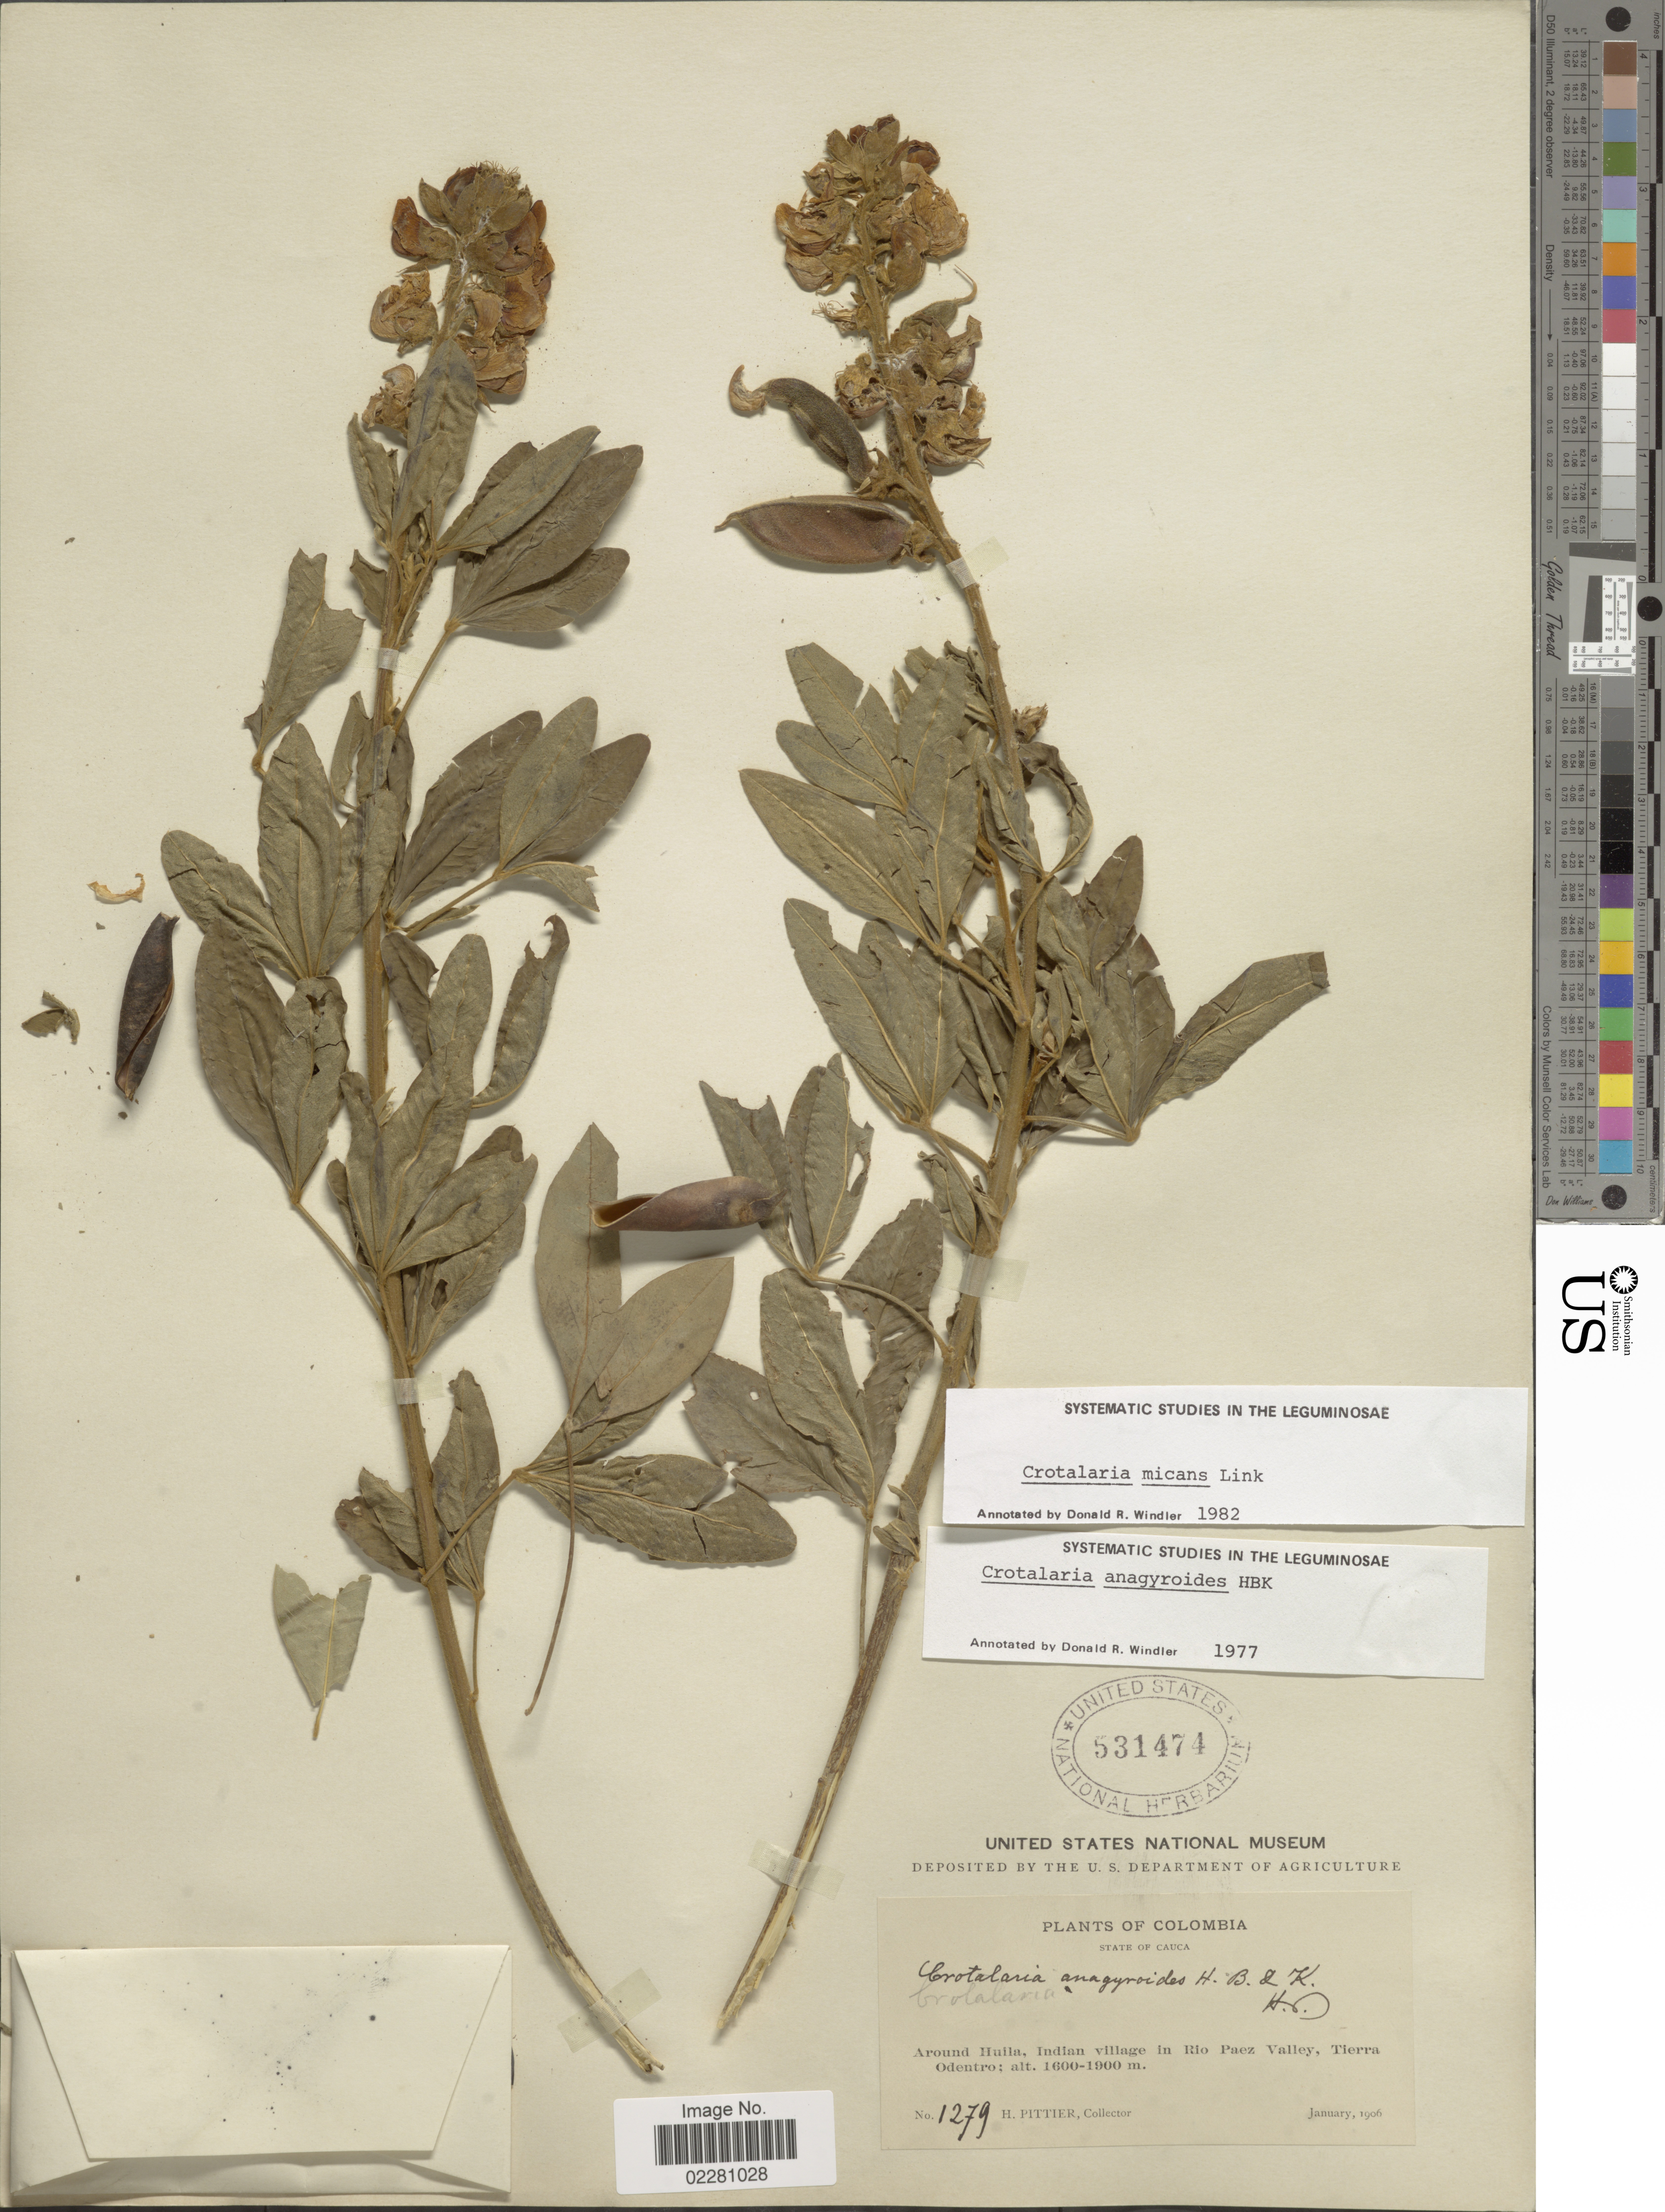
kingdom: Plantae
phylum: Tracheophyta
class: Magnoliopsida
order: Fabales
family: Fabaceae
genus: Crotalaria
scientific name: Crotalaria micans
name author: Link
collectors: H. F. Pittier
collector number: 1479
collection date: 1906-01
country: Colombia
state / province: Cauca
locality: Around Huila, Indian village in Rio Paez Valley, Tierra Odentro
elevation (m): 1600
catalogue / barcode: US 531474